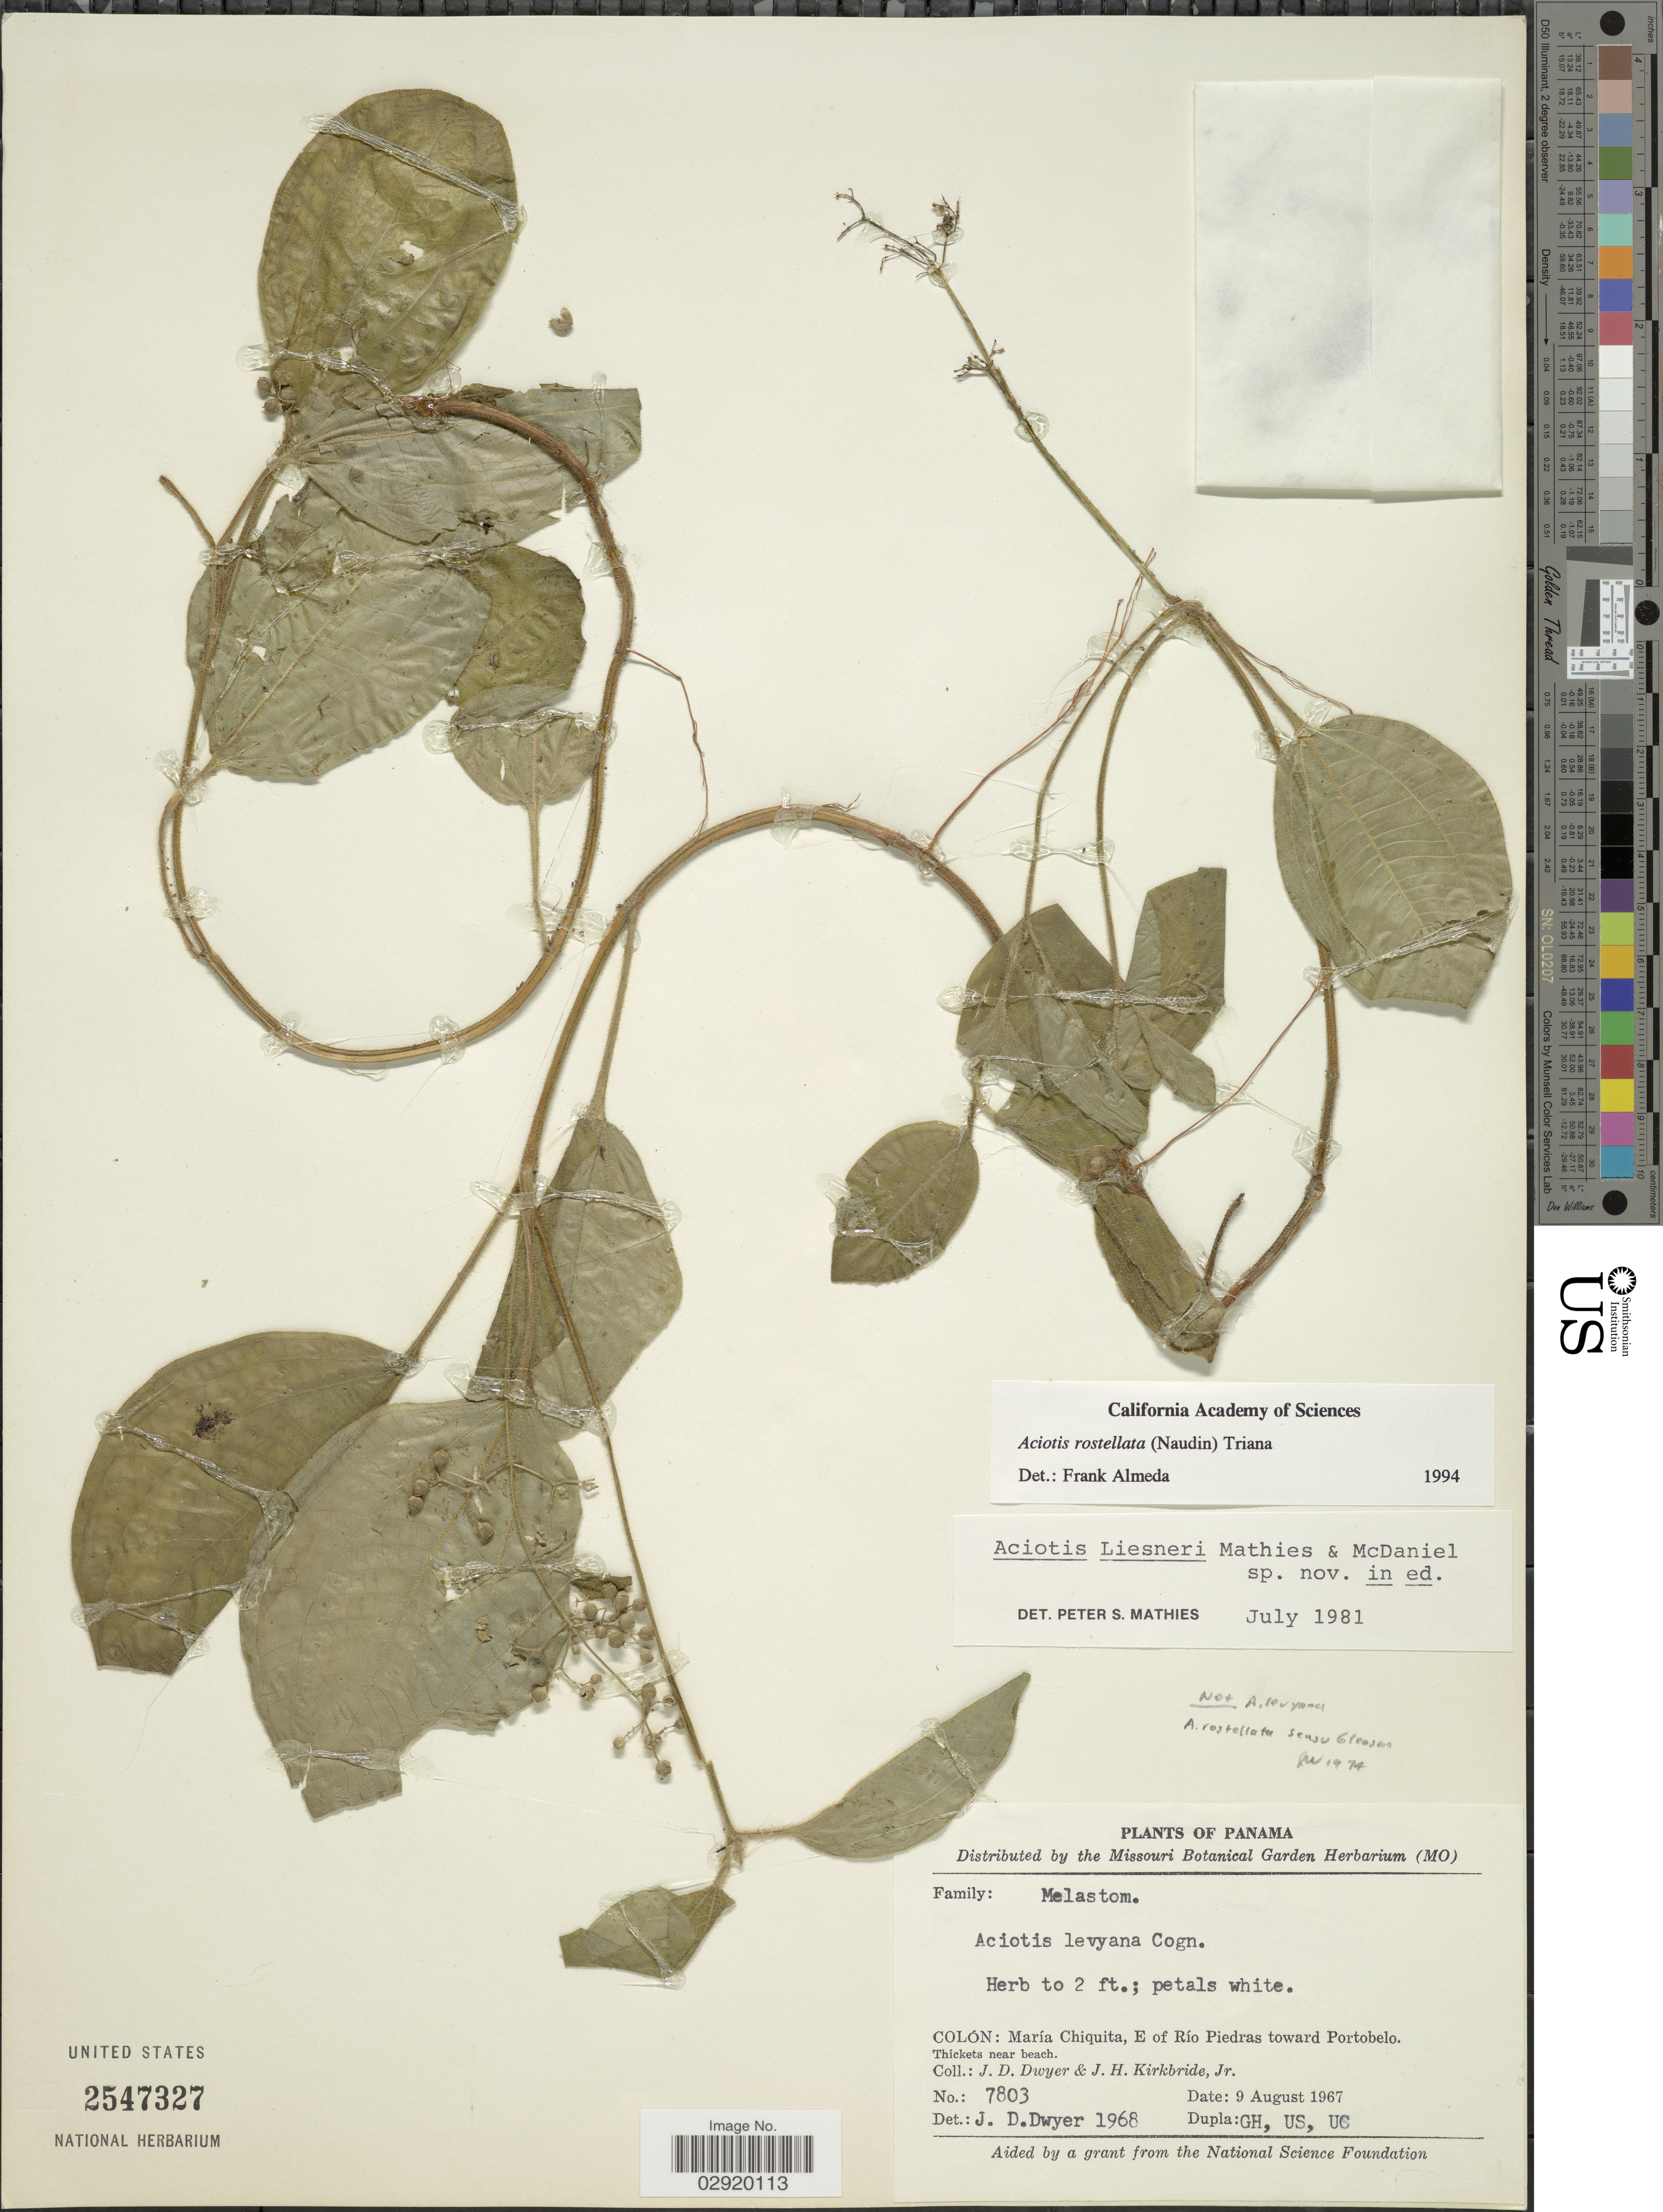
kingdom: Plantae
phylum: Tracheophyta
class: Magnoliopsida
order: Myrtales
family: Melastomataceae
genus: Aciotis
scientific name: Aciotis indecora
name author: (Bonpl.) Triana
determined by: Nunes da Silva, Diego, (RB), Jardim Botanico do Rio de Janeiro - Herbario (BRAZIL)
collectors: J. D. Dwyer & J. H. Kirkbride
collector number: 7803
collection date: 1967-08-09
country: Panama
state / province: Colón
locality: María Chiquita, E of Río Piedras toward Portobelo.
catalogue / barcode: US 2547327